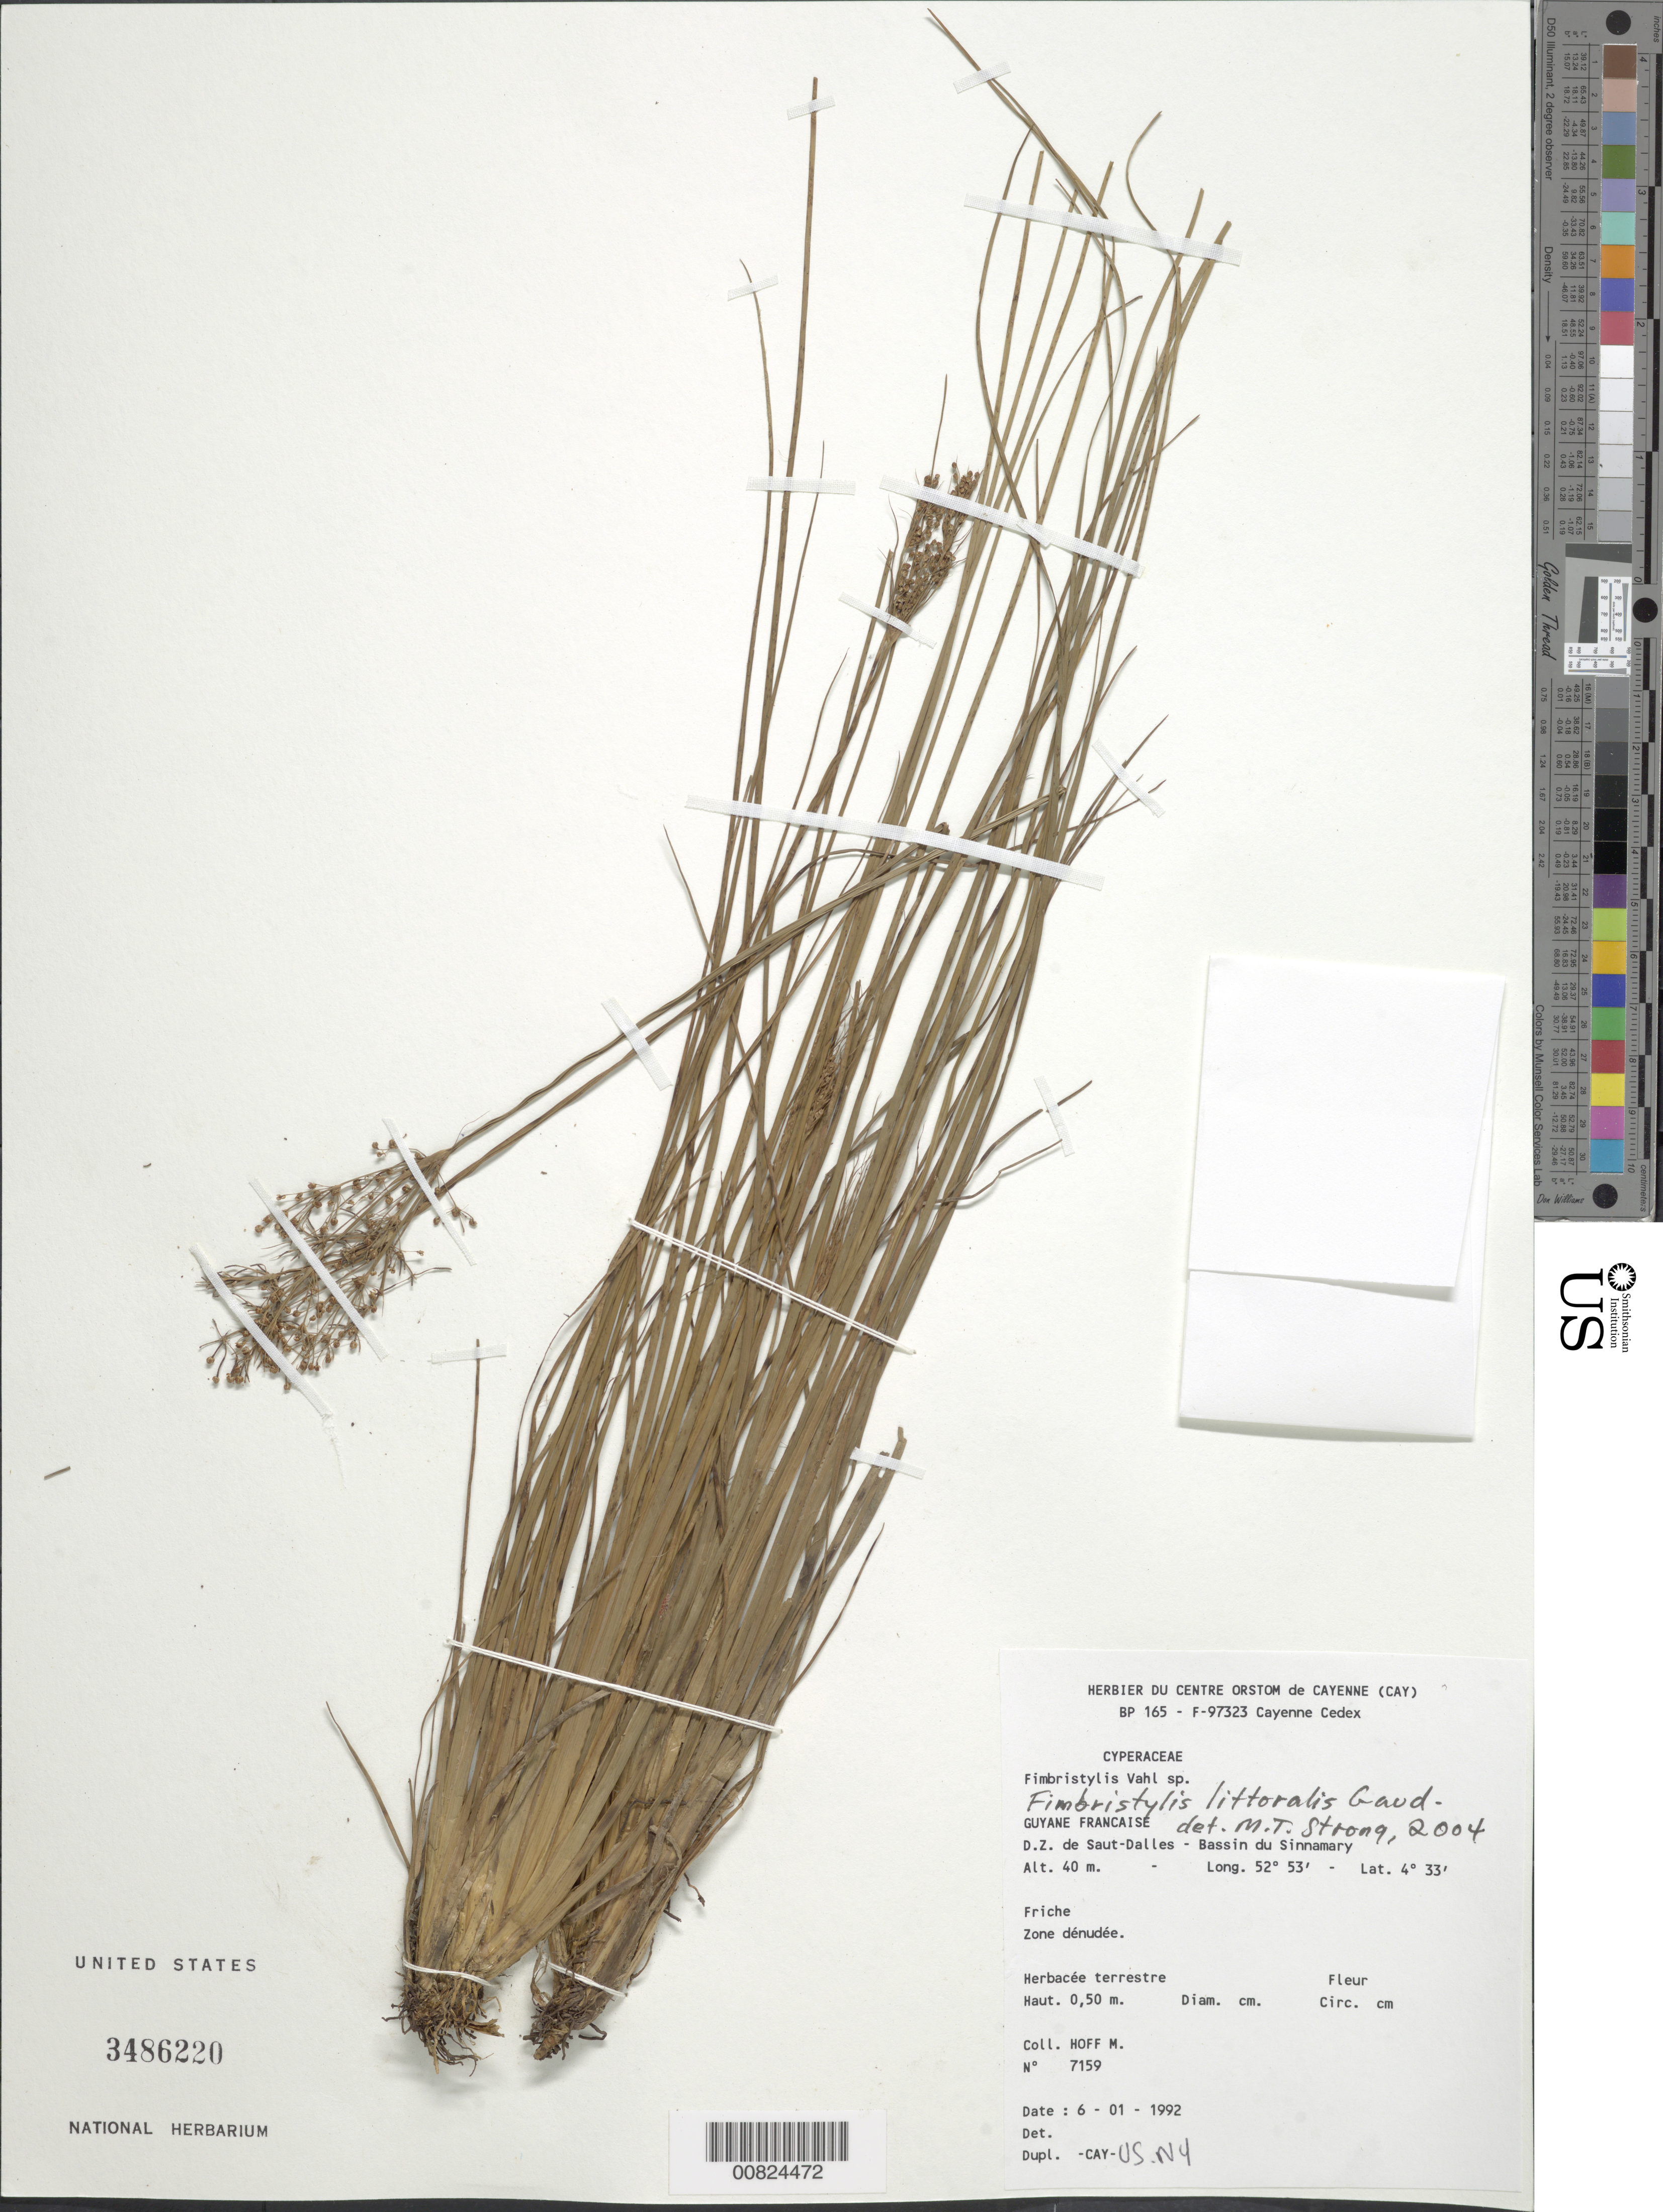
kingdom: Plantae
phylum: Tracheophyta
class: Liliopsida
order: Poales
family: Cyperaceae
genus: Fimbristylis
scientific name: Fimbristylis littoralis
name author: Gaudich.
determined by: Strong, M. T., (US), Smithsonian Institution - National Museum of Natural History (UNITED STATES)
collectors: M. Hoff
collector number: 7159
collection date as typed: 6-Jan-92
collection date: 1992-01-06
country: French Guiana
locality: D.Z. de Saut-Dalles, Bassin du Sinnamary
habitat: Friche, zone dénudée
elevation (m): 40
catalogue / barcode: US 3486220